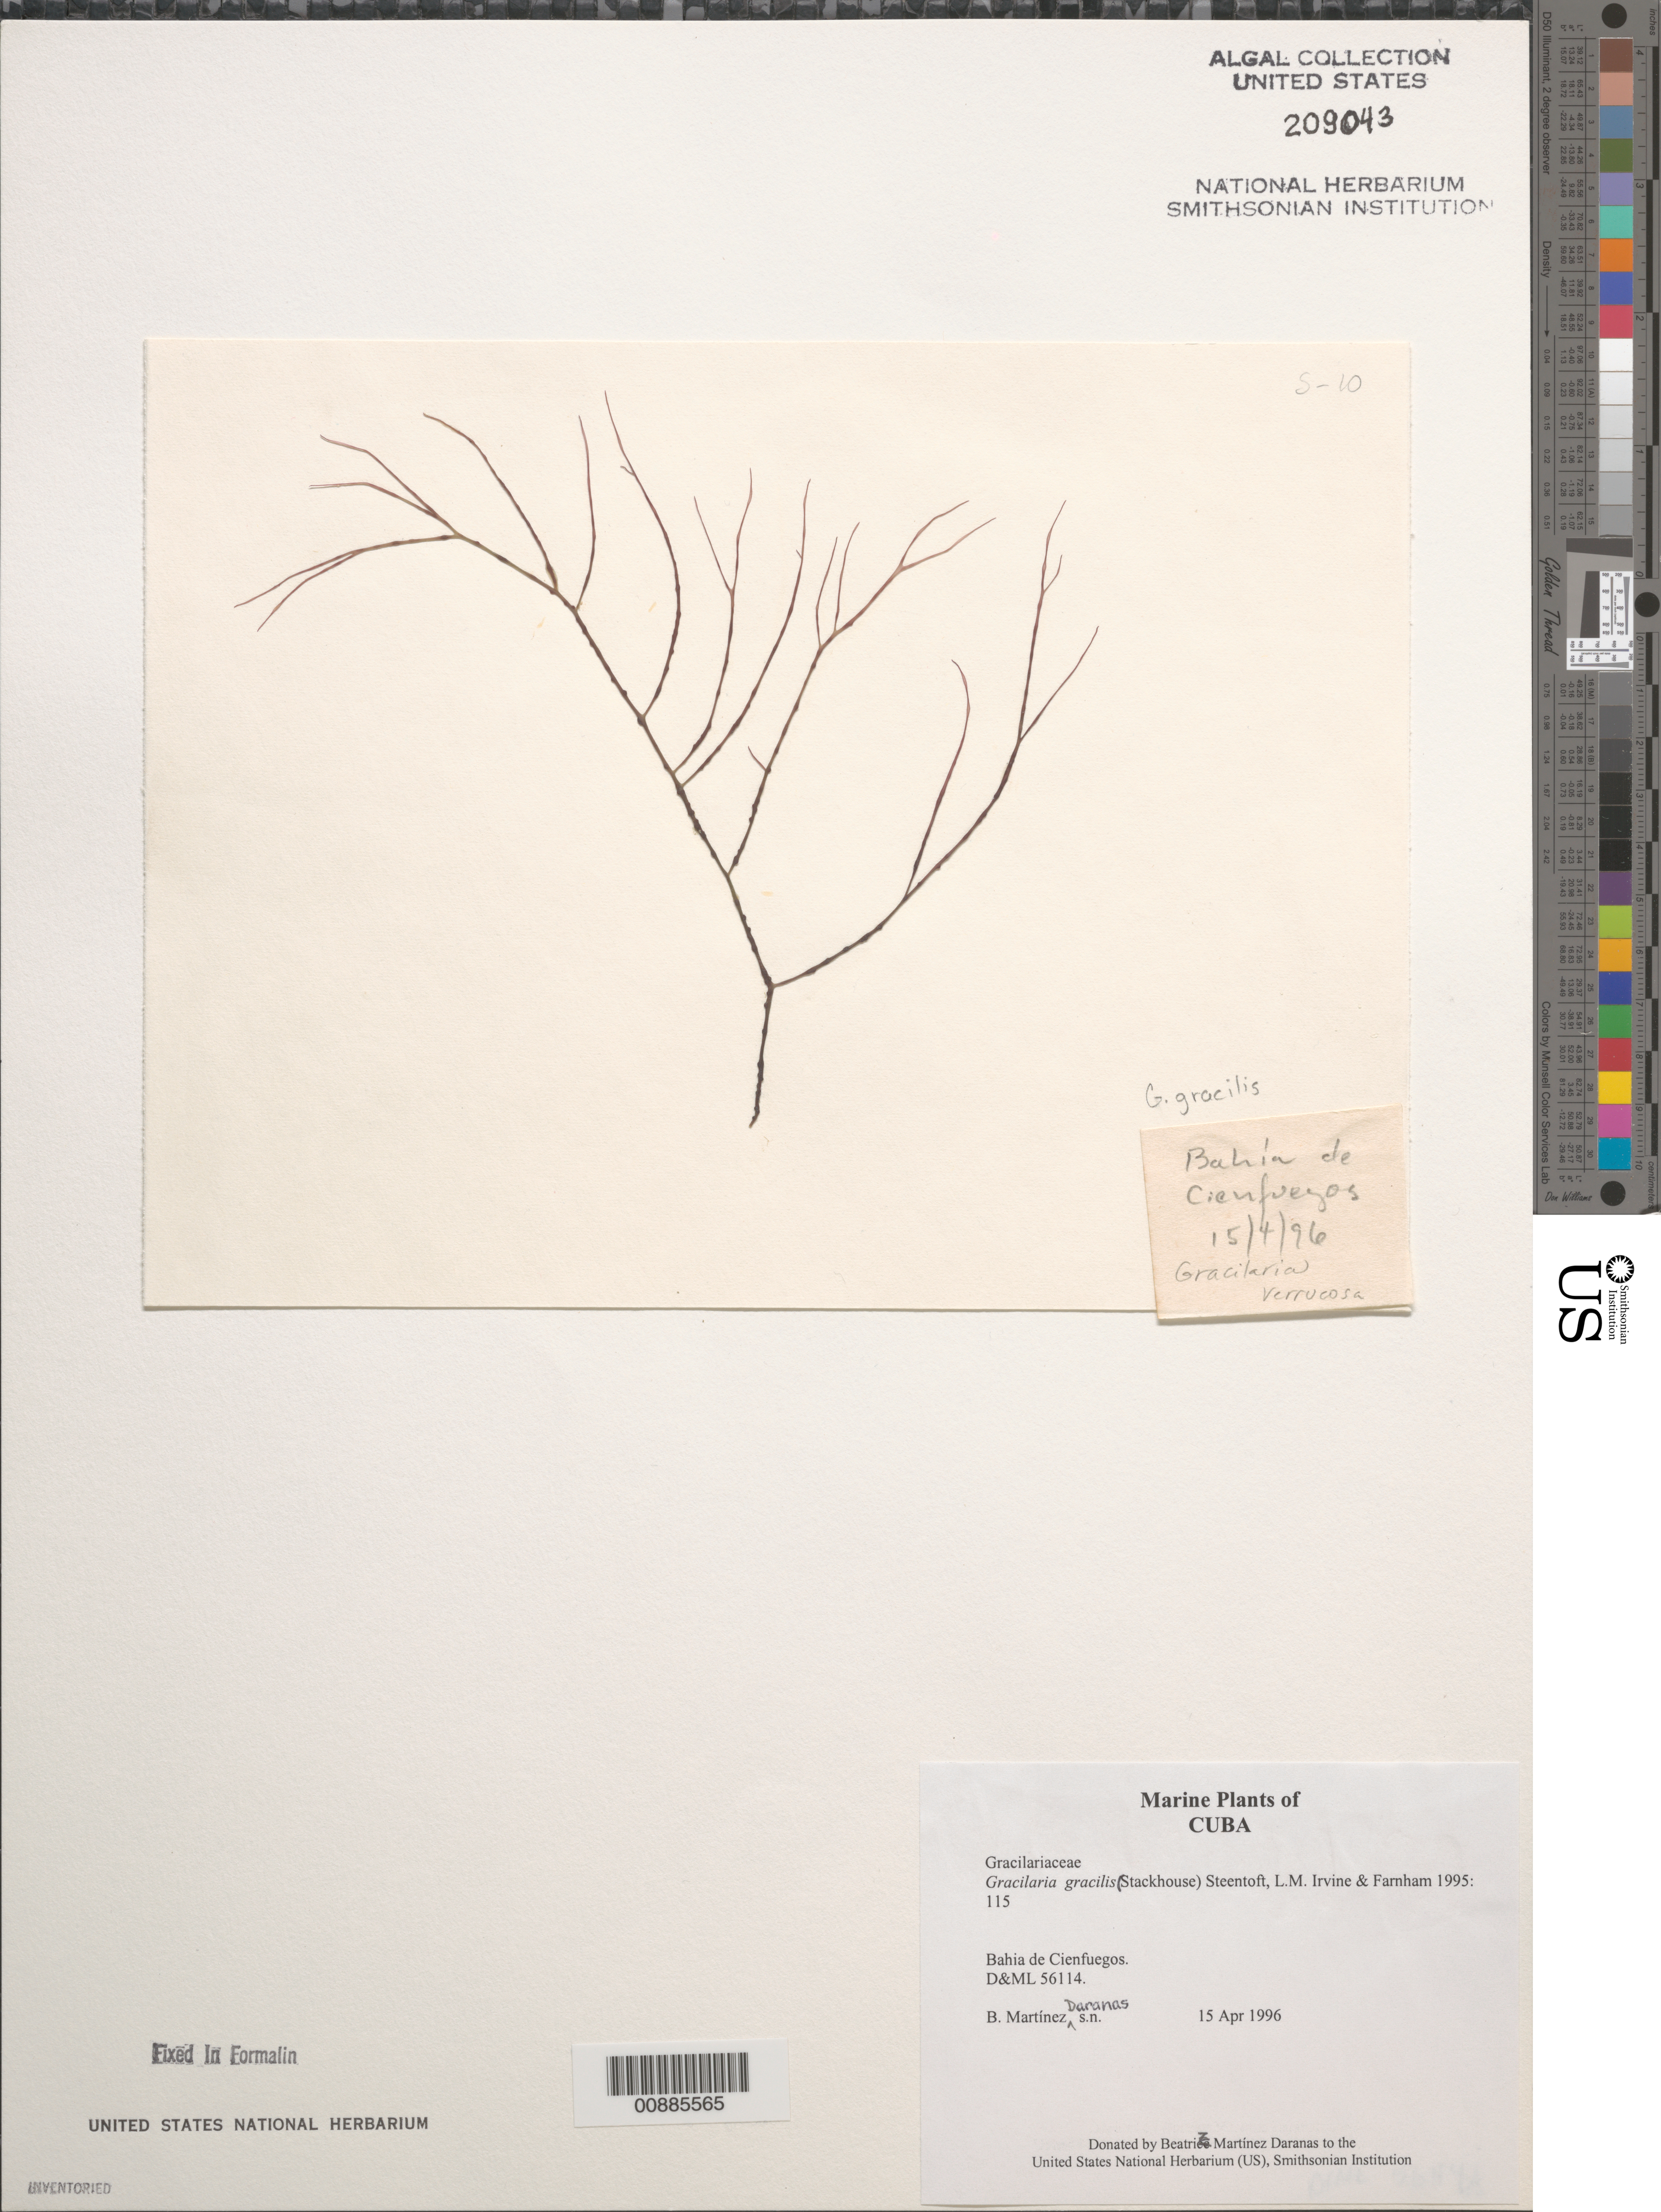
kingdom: Plantae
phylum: Rhodophyta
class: Florideophyceae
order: Gracilariales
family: Gracilariaceae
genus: Gracilaria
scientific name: Gracilaria gracilis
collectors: B. Martinez Daranas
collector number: D&ML 56114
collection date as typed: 15 Apr 1996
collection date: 1996-04-15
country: Cuba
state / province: Cienfuegos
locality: Bahia de Cienfuegos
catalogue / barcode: US 209043